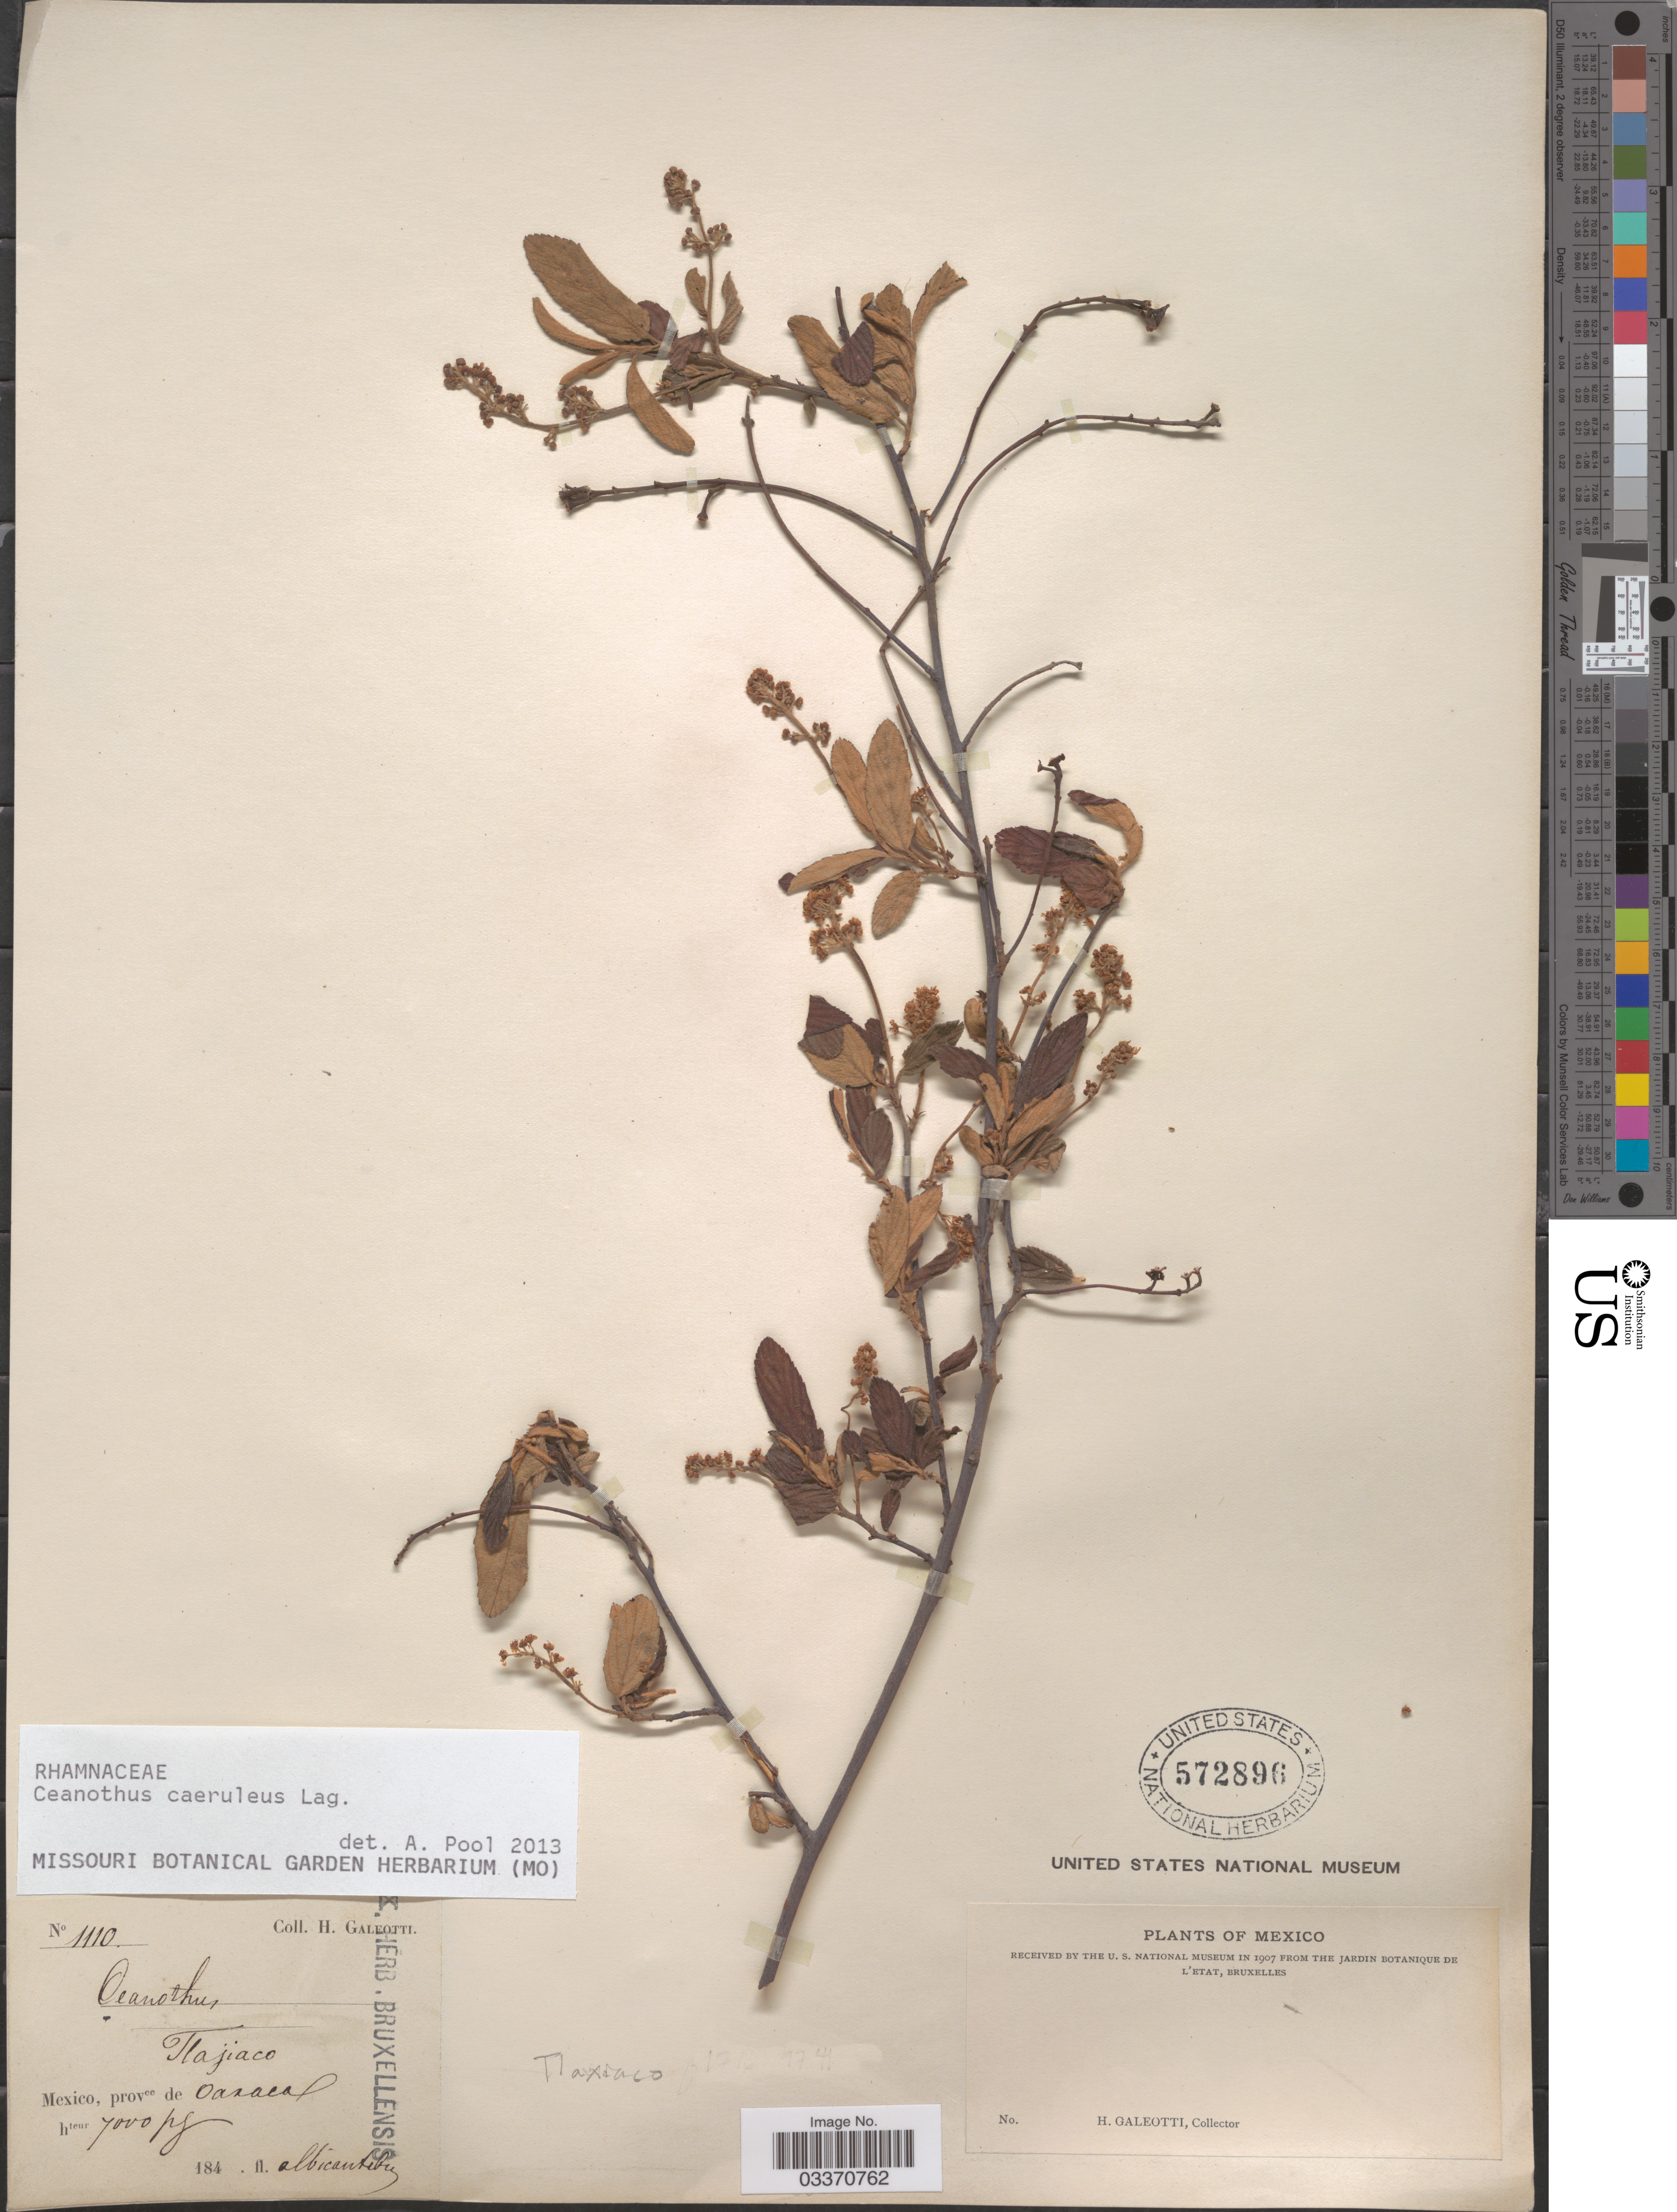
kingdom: Plantae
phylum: Tracheophyta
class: Magnoliopsida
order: Rosales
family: Rhamnaceae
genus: Ceanothus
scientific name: Ceanothus caeruleus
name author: Lag.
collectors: H. G. Galeotti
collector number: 1110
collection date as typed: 184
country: Mexico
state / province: Oaxaca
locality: Tlajiaco. Tlaxiaco.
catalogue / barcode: US 572896